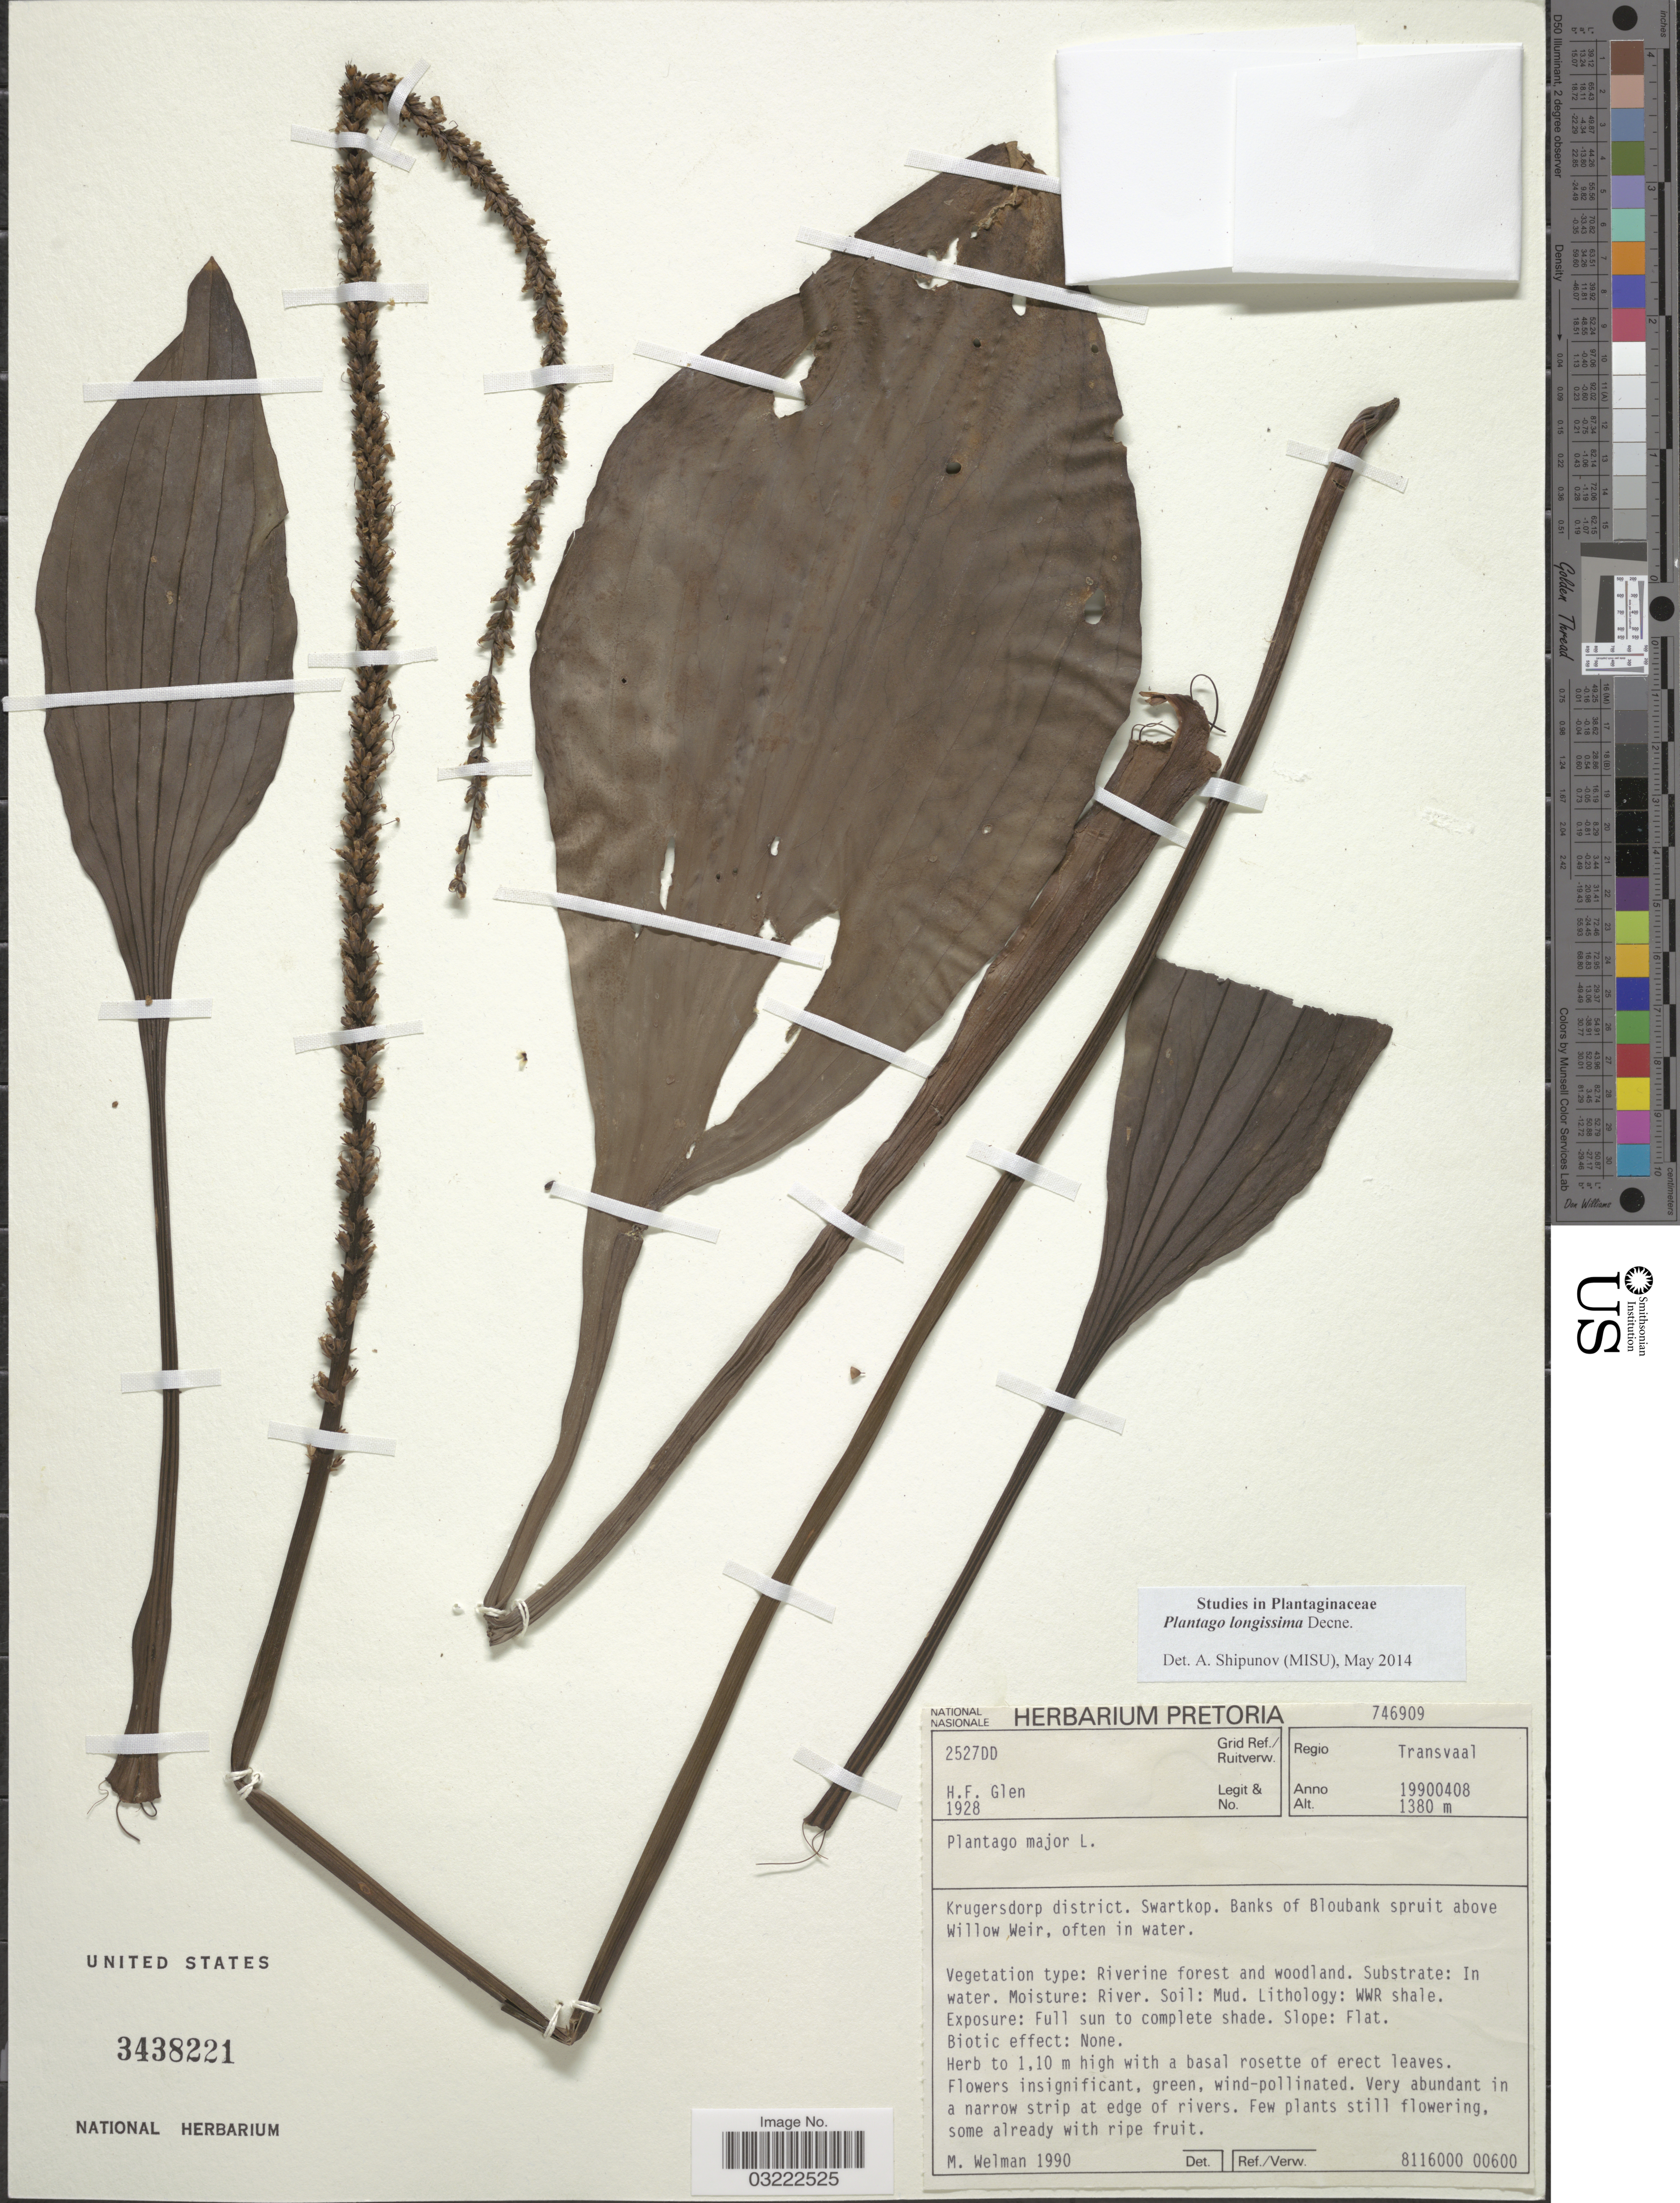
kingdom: Plantae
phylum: Tracheophyta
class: Magnoliopsida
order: Lamiales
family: Plantaginaceae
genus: Plantago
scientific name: Plantago longissima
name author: Decne.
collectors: H. F. Glen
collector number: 1928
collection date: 1990-04-08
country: South Africa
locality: Grid Ref./Ruitverw. 2527DD, Regio Transvaal, Krugersdorp district. Swartklop. Banks of Bloubank spruit above Willow Weir, often in water.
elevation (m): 1380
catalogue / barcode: US 3438221